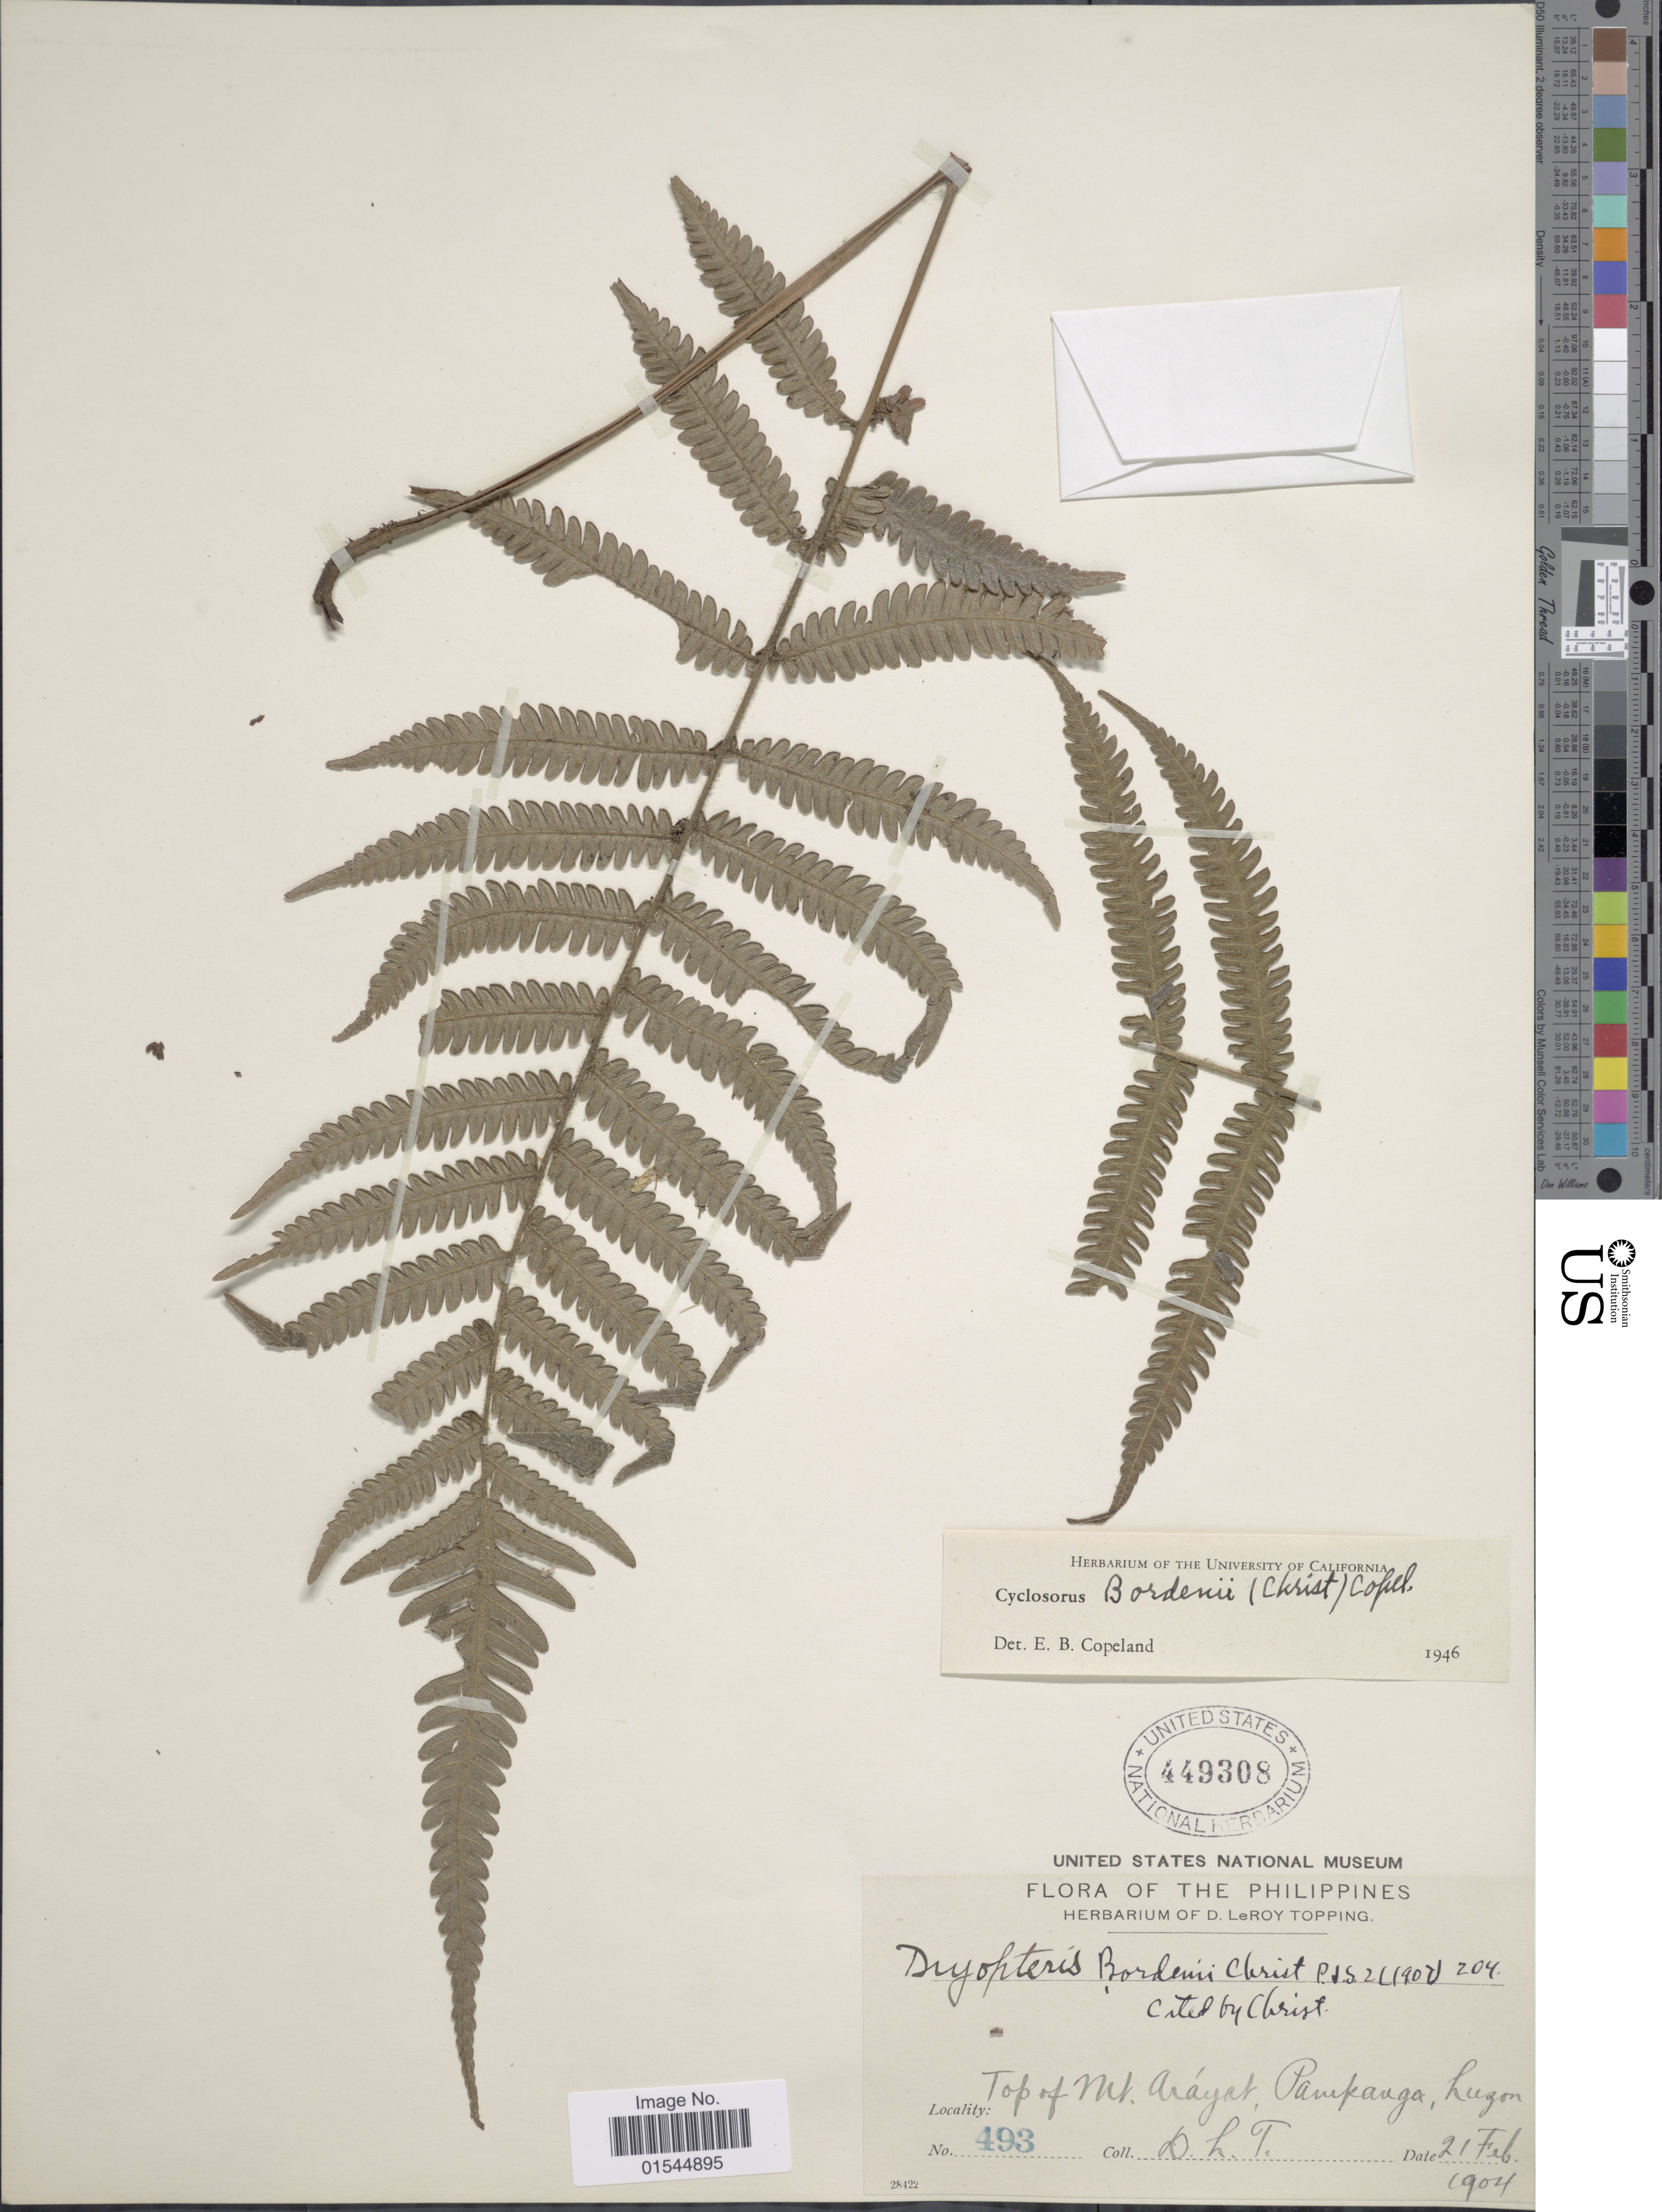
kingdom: Plantae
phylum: Tracheophyta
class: Polypodiopsida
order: Polypodiales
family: Thelypteridaceae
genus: Sphaerostephanos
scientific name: Sphaerostephanos heterocarpus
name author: (Blume) Holttum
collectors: D. L. Topping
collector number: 493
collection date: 1904-02-21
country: Philippines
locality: Top of Mt. Arayat, Pampanga, Luzon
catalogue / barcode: US 449308